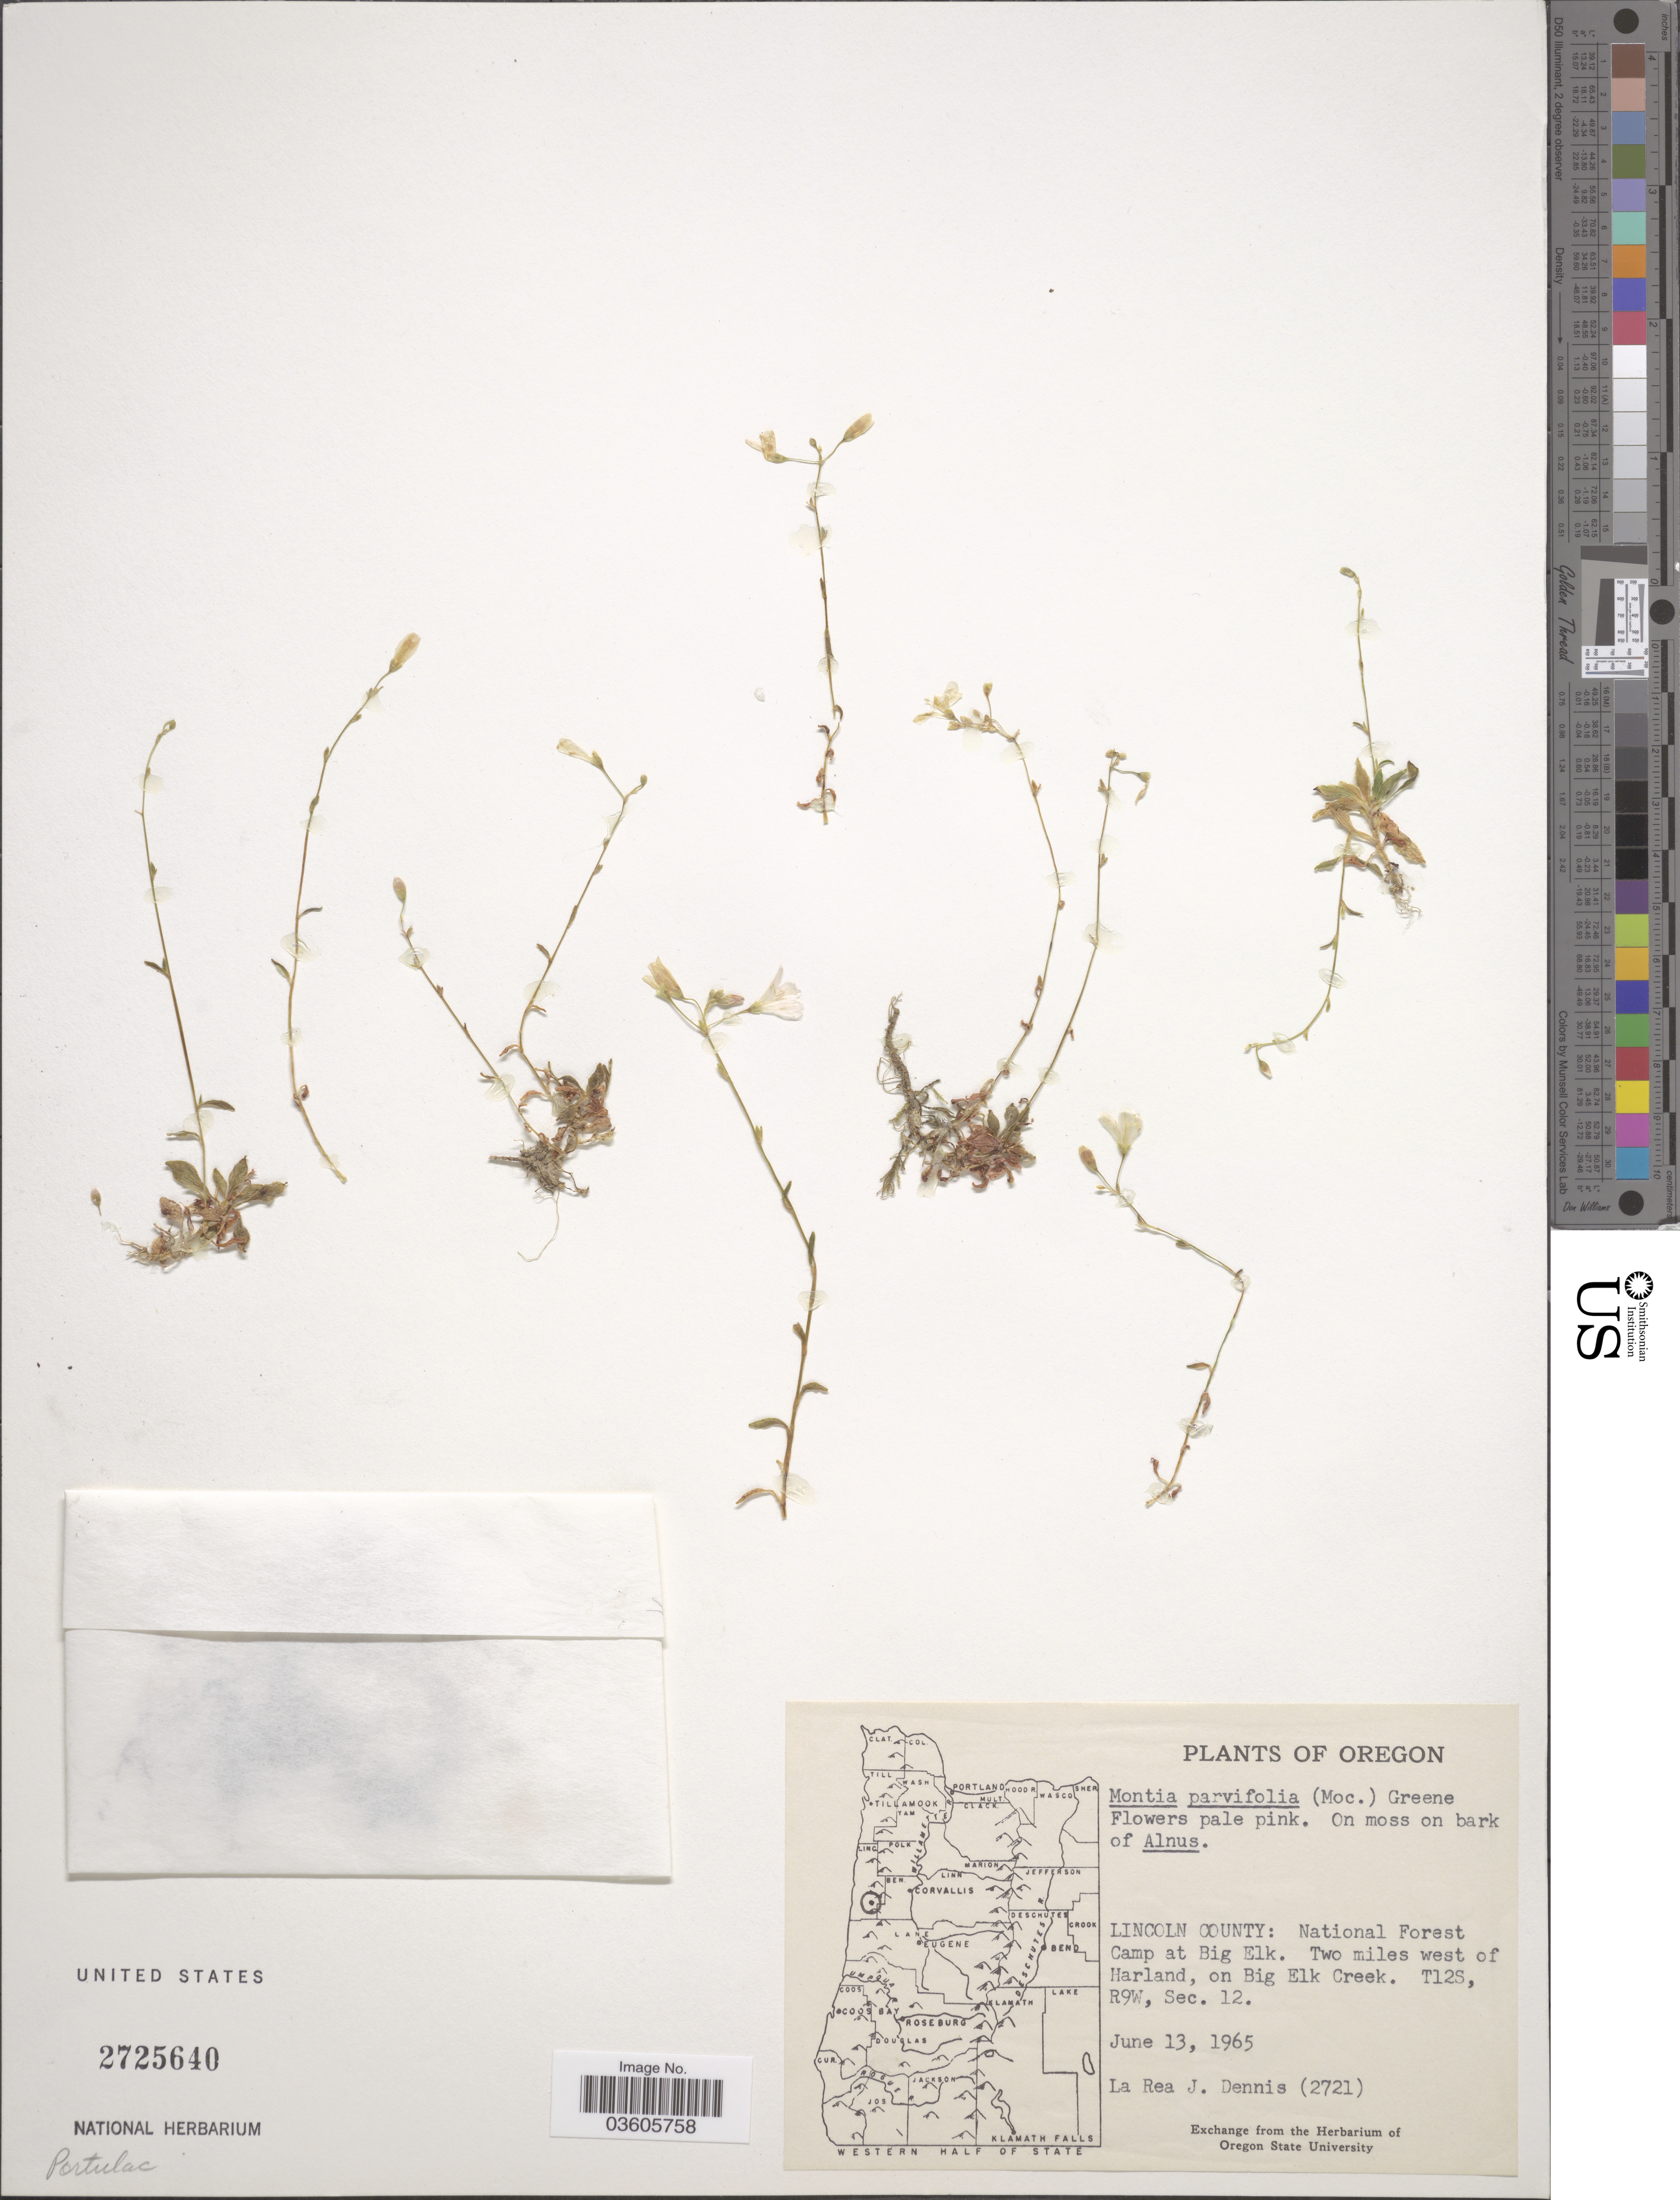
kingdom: Plantae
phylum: Tracheophyta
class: Magnoliopsida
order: Caryophyllales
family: Montiaceae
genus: Montia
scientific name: Montia parvifolia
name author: (Moc. ex DC.) Greene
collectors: L. Dennis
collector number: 2721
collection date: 1965-06-13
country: United States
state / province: Oregon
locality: Lincoln County: National Forest Camp at Big Elk. Two miles west of Harland, on Big Elk Creek. T12S, R9W, Sec. 12.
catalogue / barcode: US 2725640